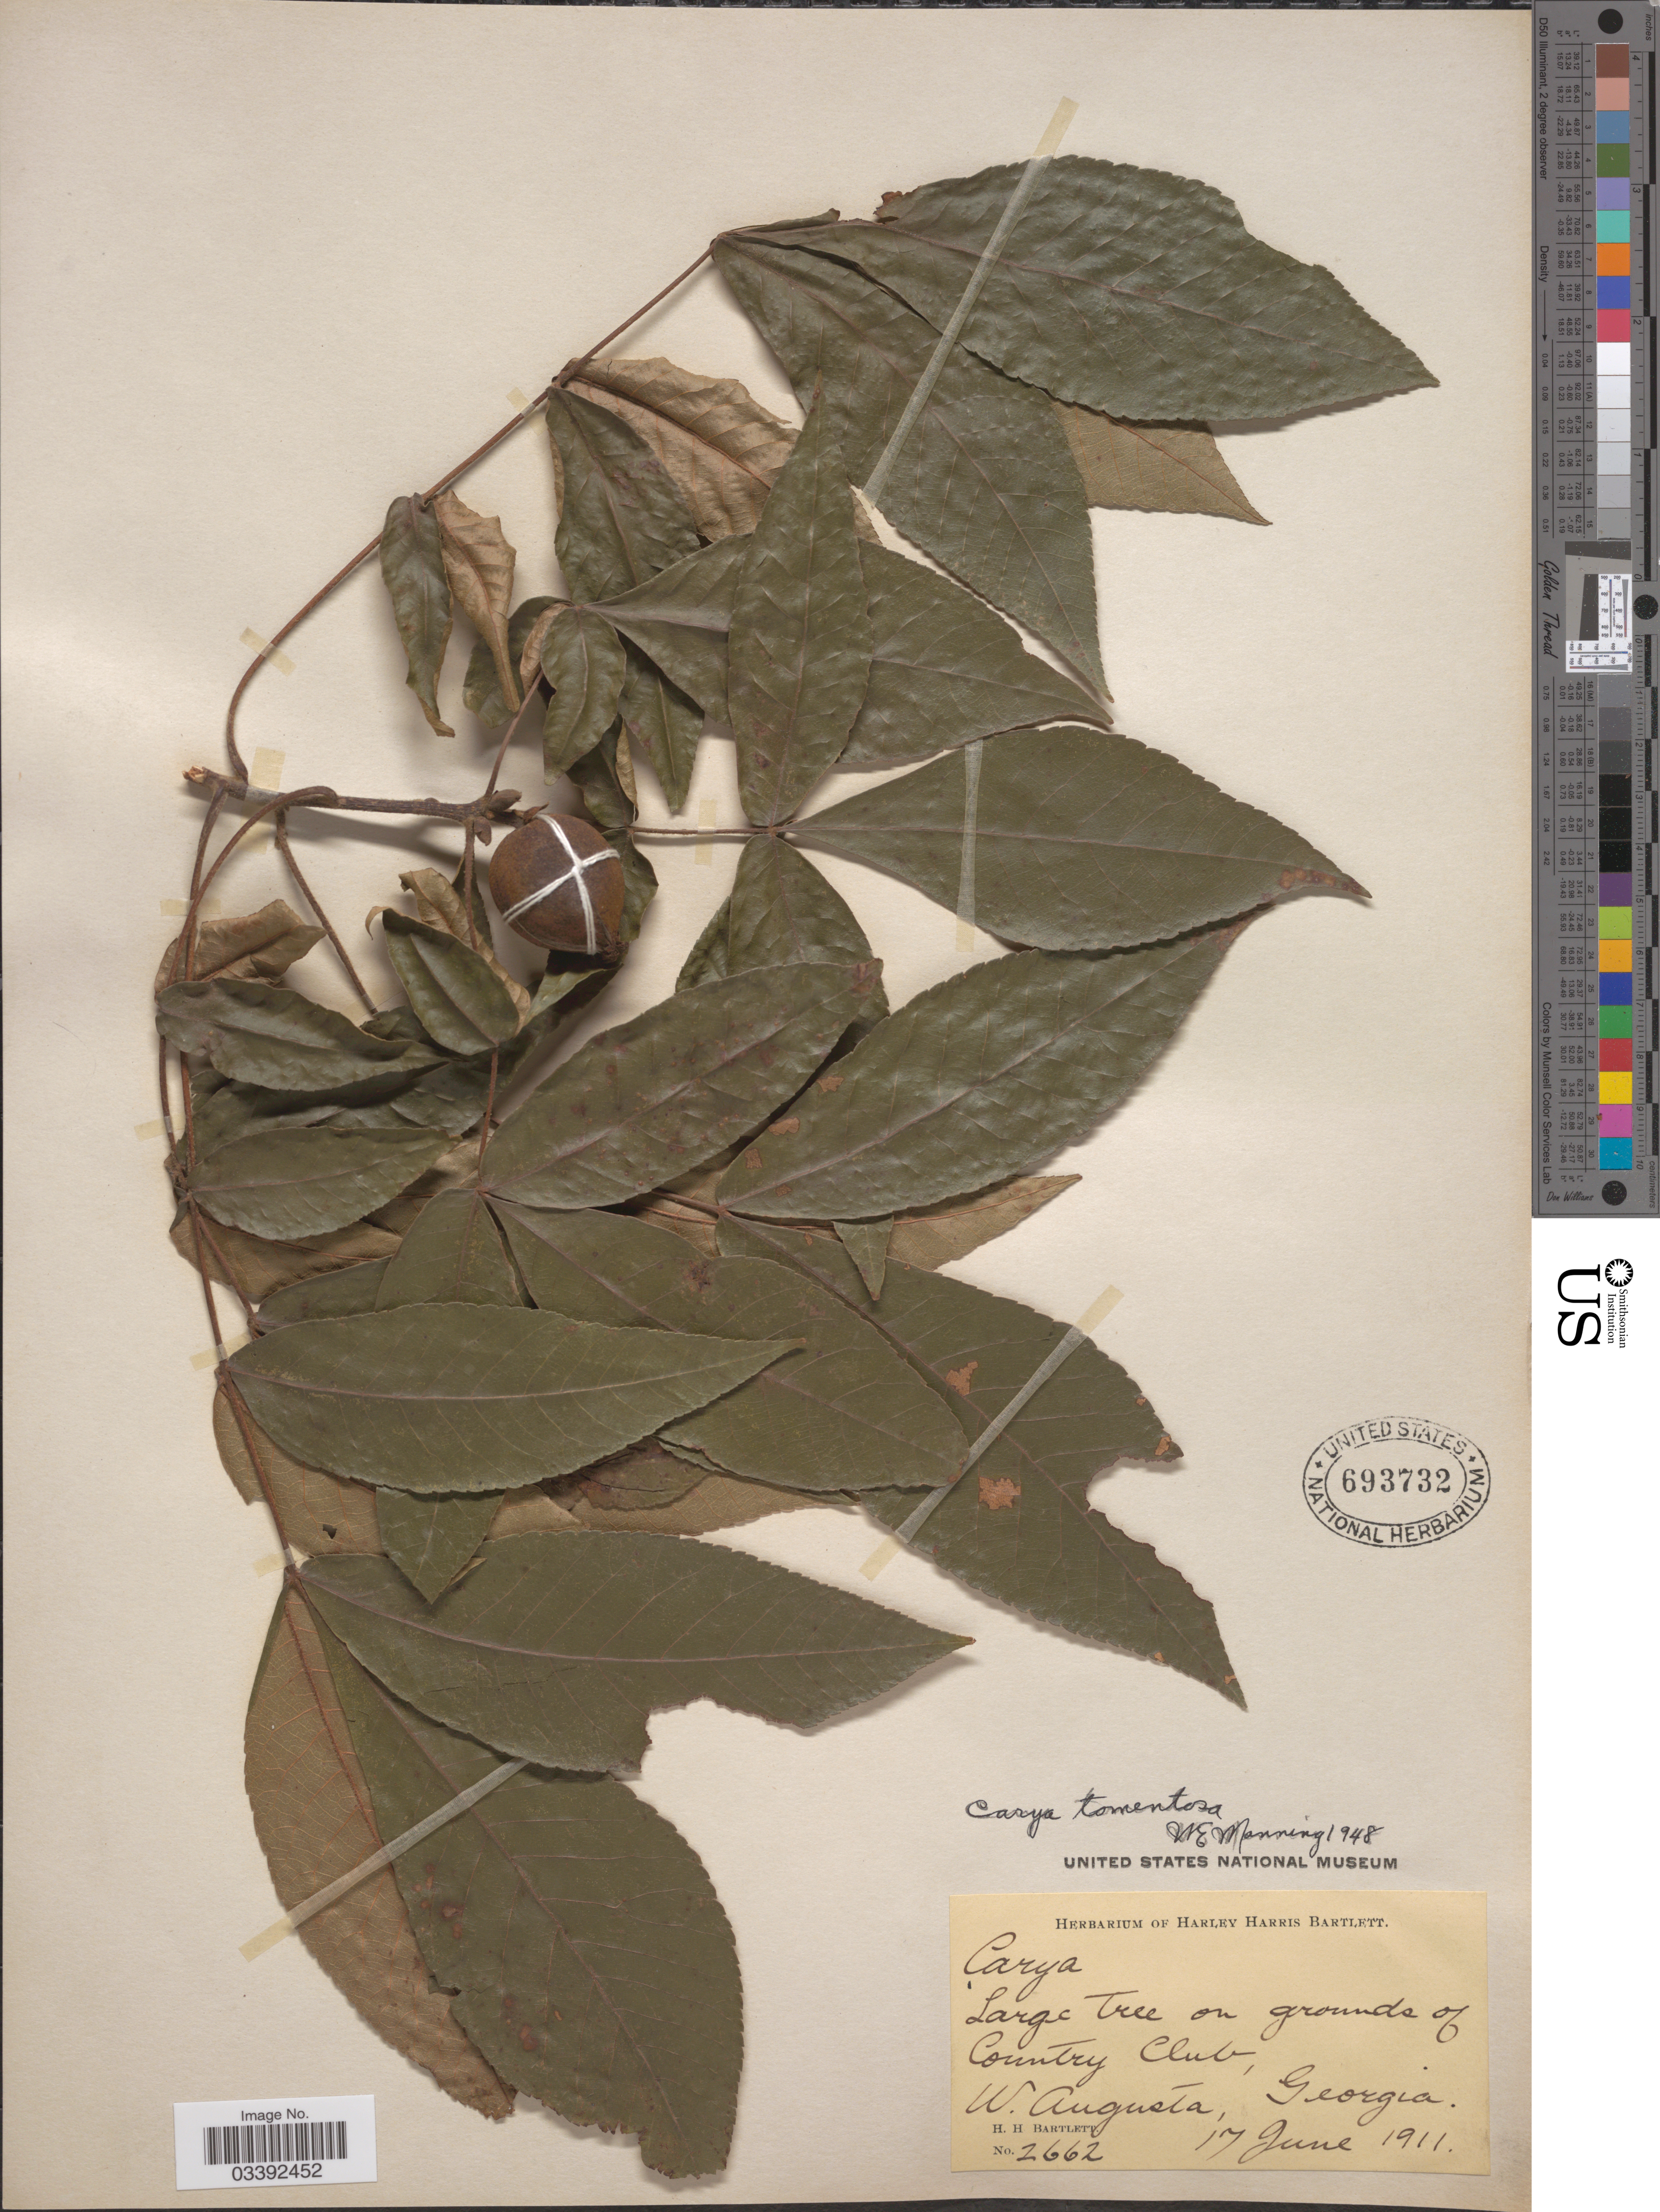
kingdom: Plantae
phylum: Tracheophyta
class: Magnoliopsida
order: Fagales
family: Juglandaceae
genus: Carya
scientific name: Carya tomentosa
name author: (Lam.) Nutt.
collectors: H. H. Bartlett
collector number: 2662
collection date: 1911-06-17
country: United States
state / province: Georgia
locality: Country Club, W. Augusta.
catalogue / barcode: US 693732